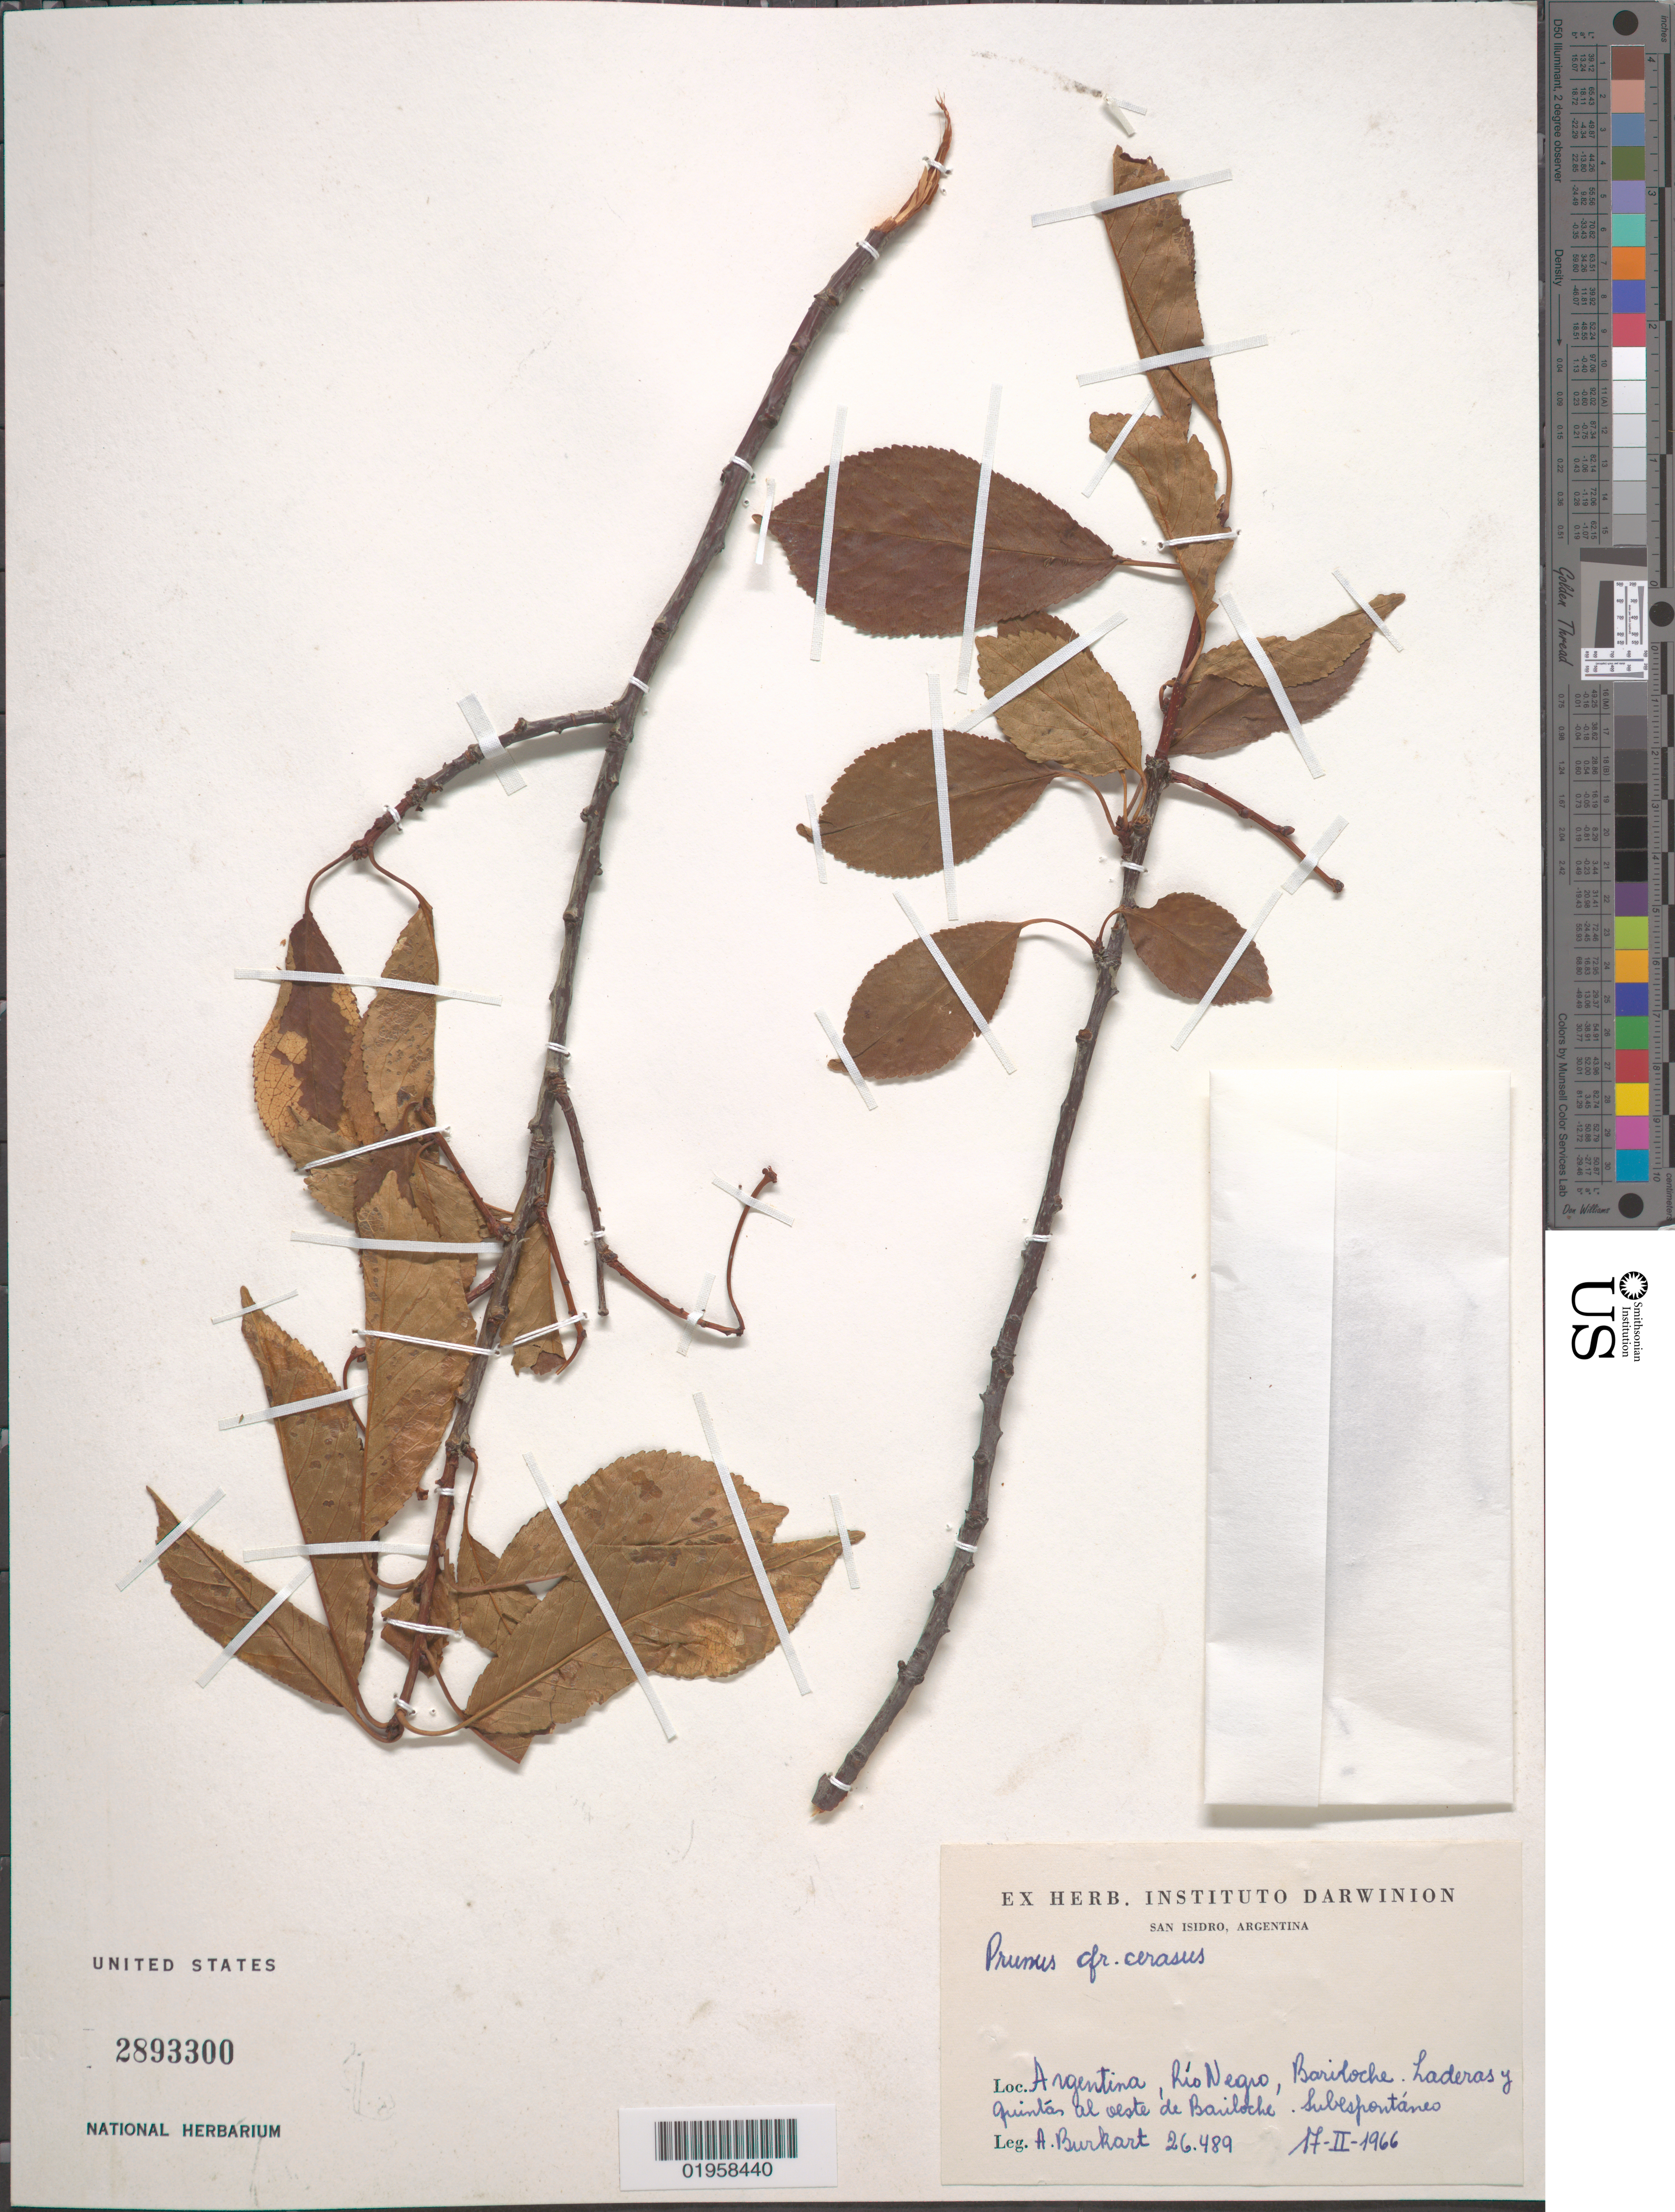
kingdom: Plantae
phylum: Tracheophyta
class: Magnoliopsida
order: Rosales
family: Rosaceae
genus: Prunus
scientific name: Prunus cerasus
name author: L.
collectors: A. E. Burkart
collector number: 26489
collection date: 1966-02-17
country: Argentina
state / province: Río Negro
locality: Bariloche, al oest de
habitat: Laderas y quintós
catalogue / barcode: US 2893300